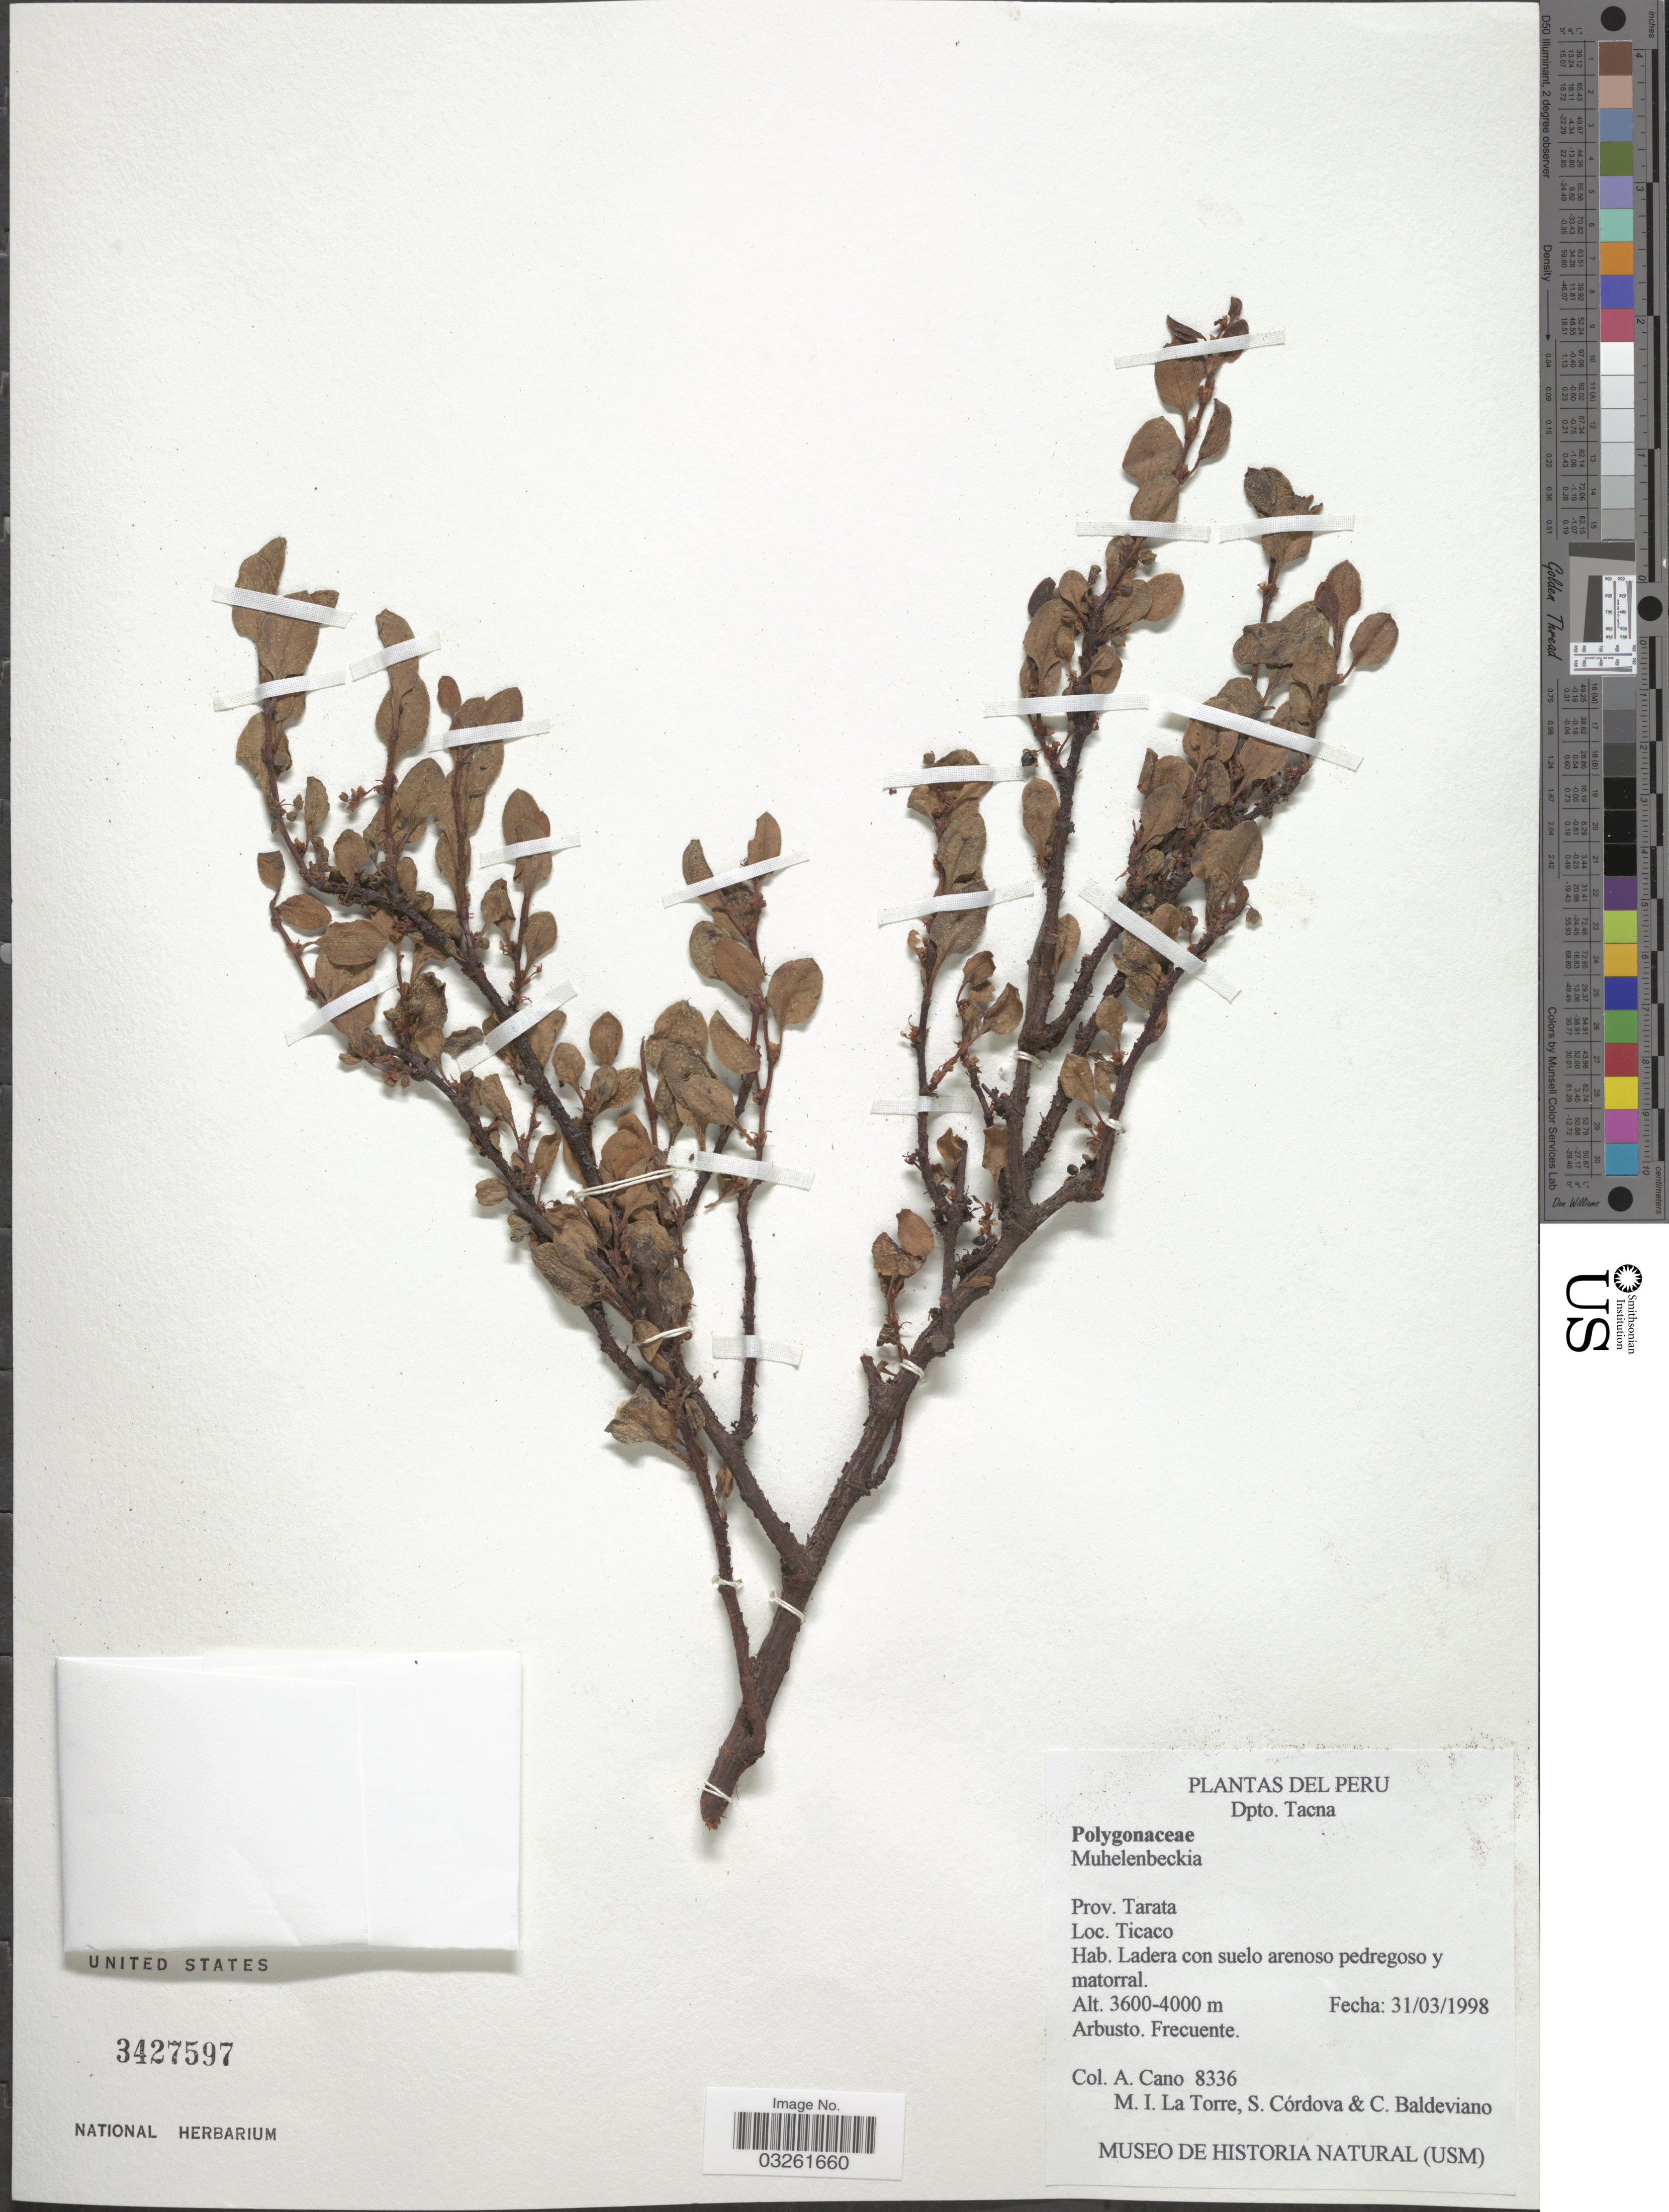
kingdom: Plantae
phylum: Tracheophyta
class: Magnoliopsida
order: Caryophyllales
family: Polygonaceae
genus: Muehlenbeckia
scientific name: Muehlenbeckia sp.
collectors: A. Cano, M. I. La Torre, S. Cordova & C. Baldeviano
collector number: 8336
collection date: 1998-03-31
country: Peru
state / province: Tacna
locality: Dpto. Tacna. Prov. Tarata. Ticaco.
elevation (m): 3600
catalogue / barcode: US 3427597